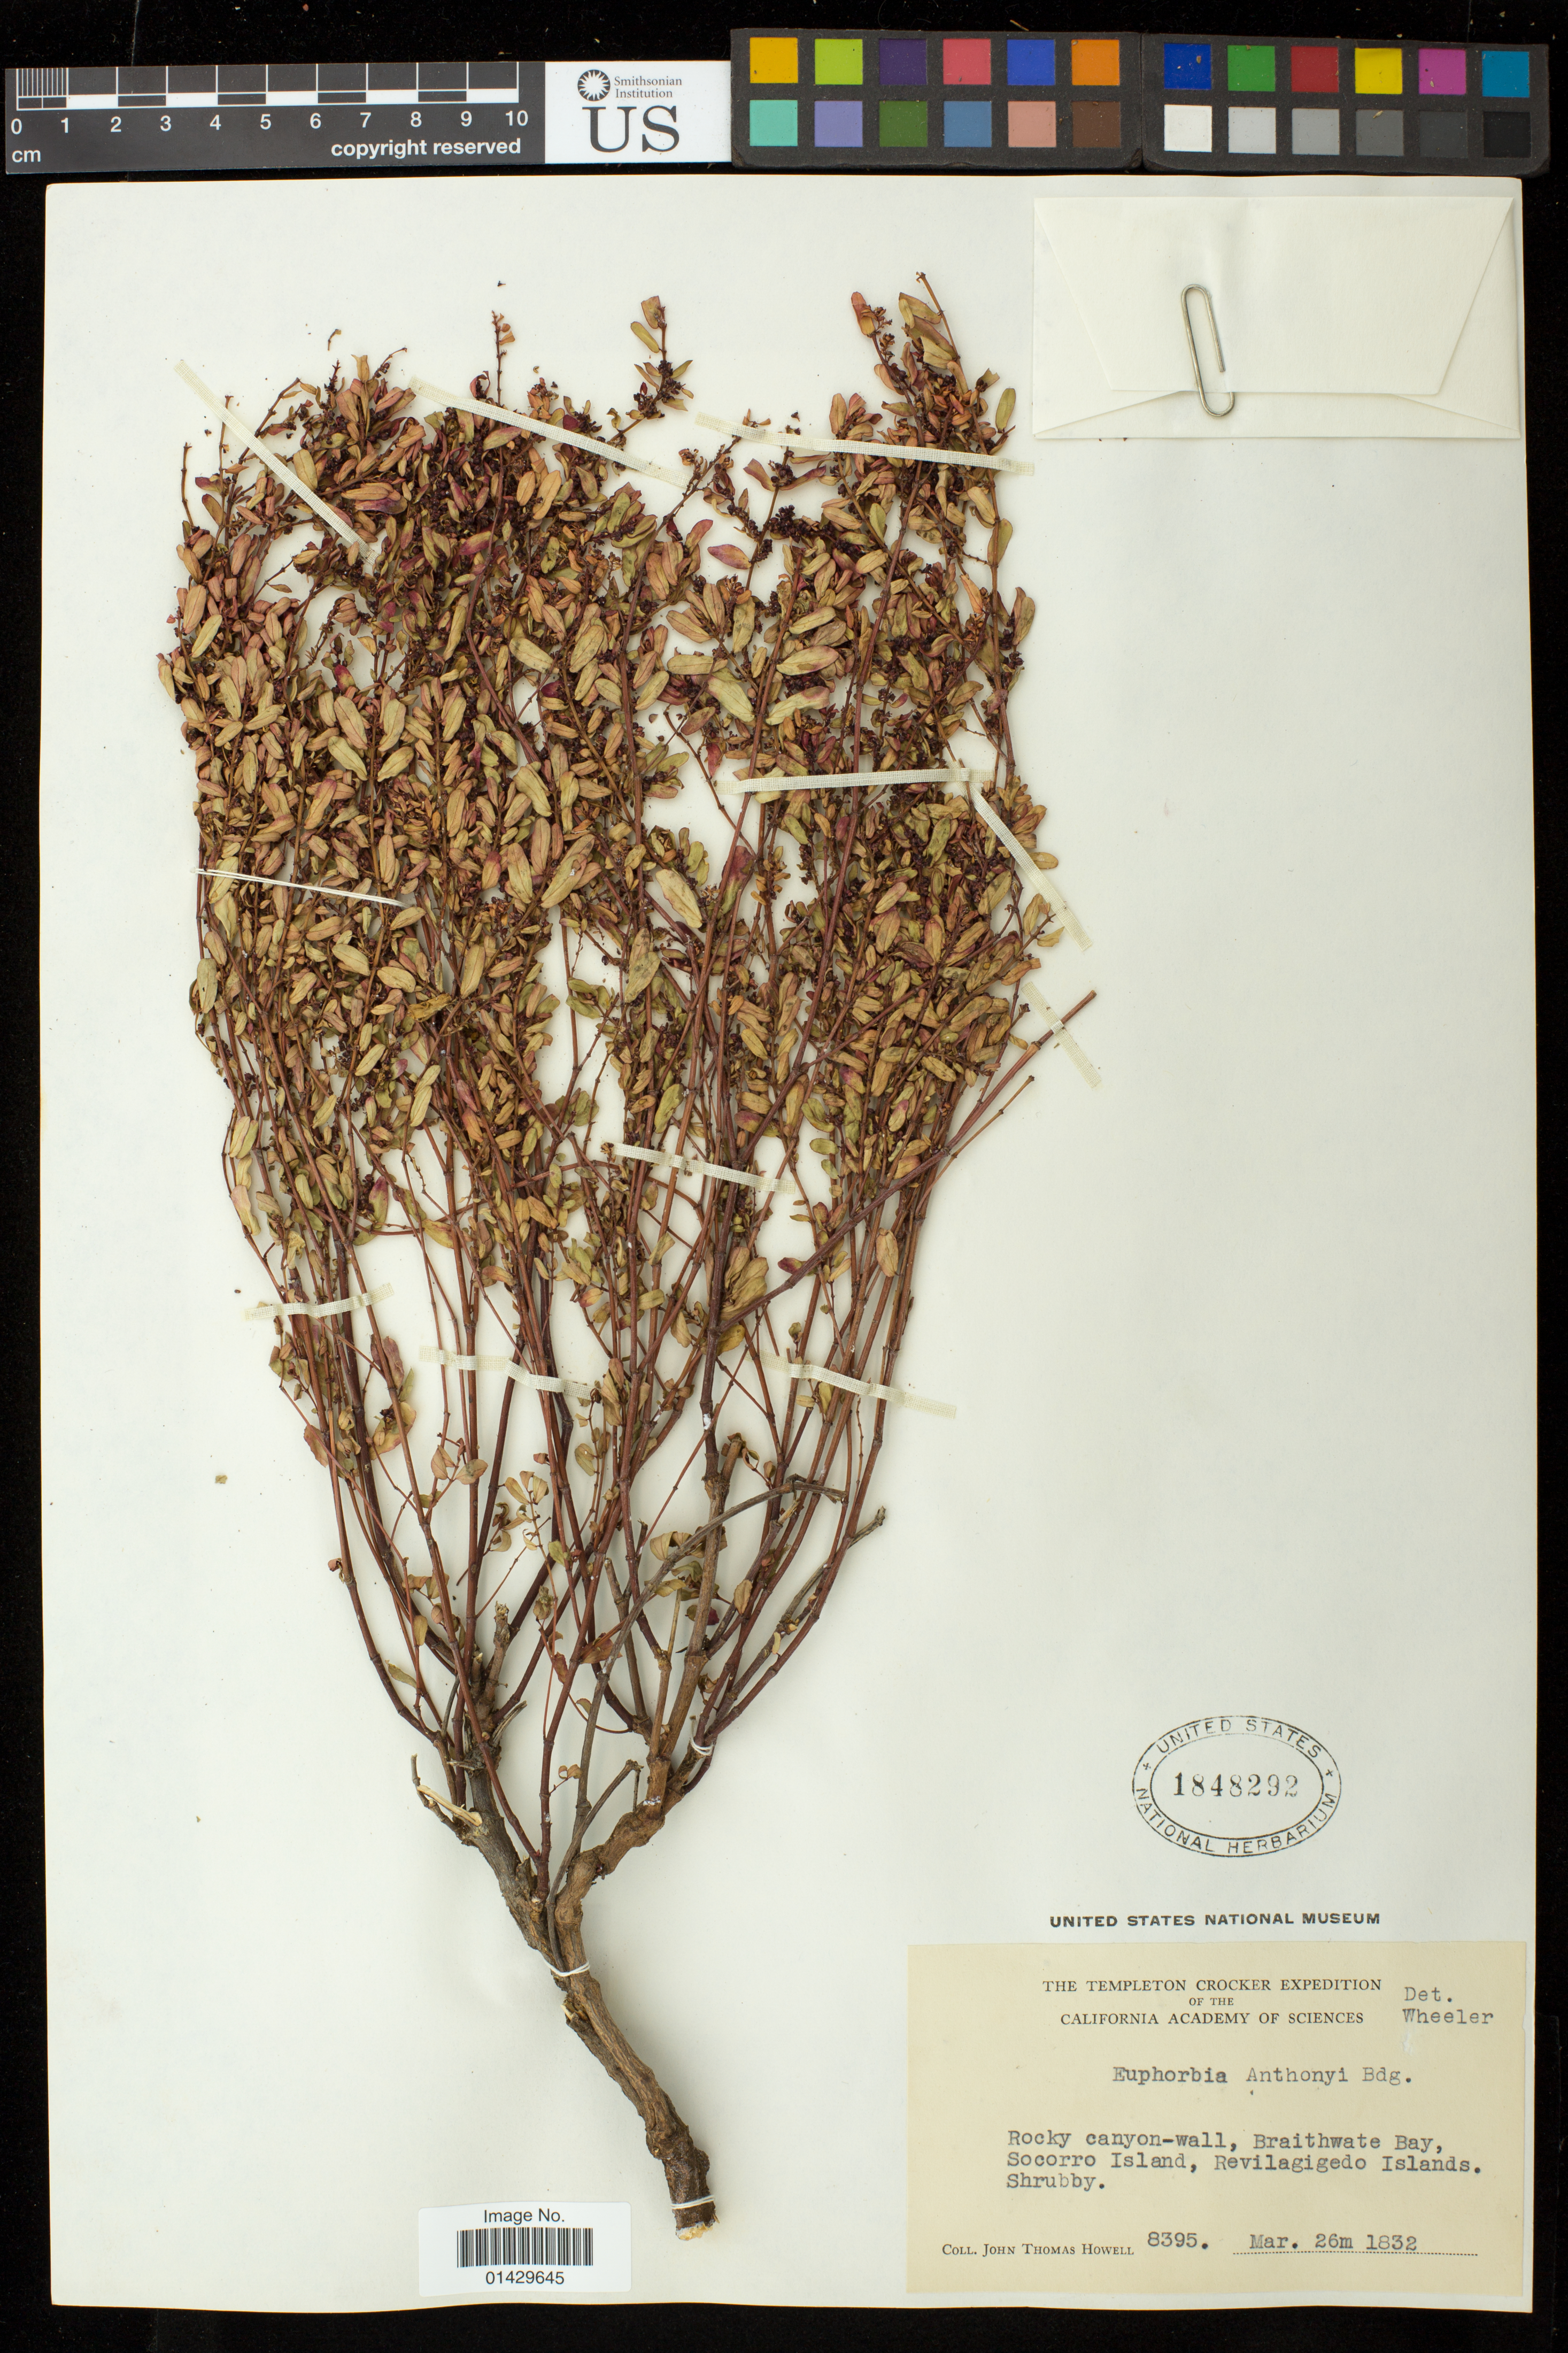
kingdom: Plantae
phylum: Tracheophyta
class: Magnoliopsida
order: Malpighiales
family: Euphorbiaceae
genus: Euphorbia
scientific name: Euphorbia anthonyi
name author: Brandegee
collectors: J. T. Howell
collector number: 8395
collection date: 1832-03-26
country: Mexico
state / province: Colima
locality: Rocky canyon wall, Braithwate Bay, Socorro Island, Revilagigedo Islands.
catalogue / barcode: US 1848292